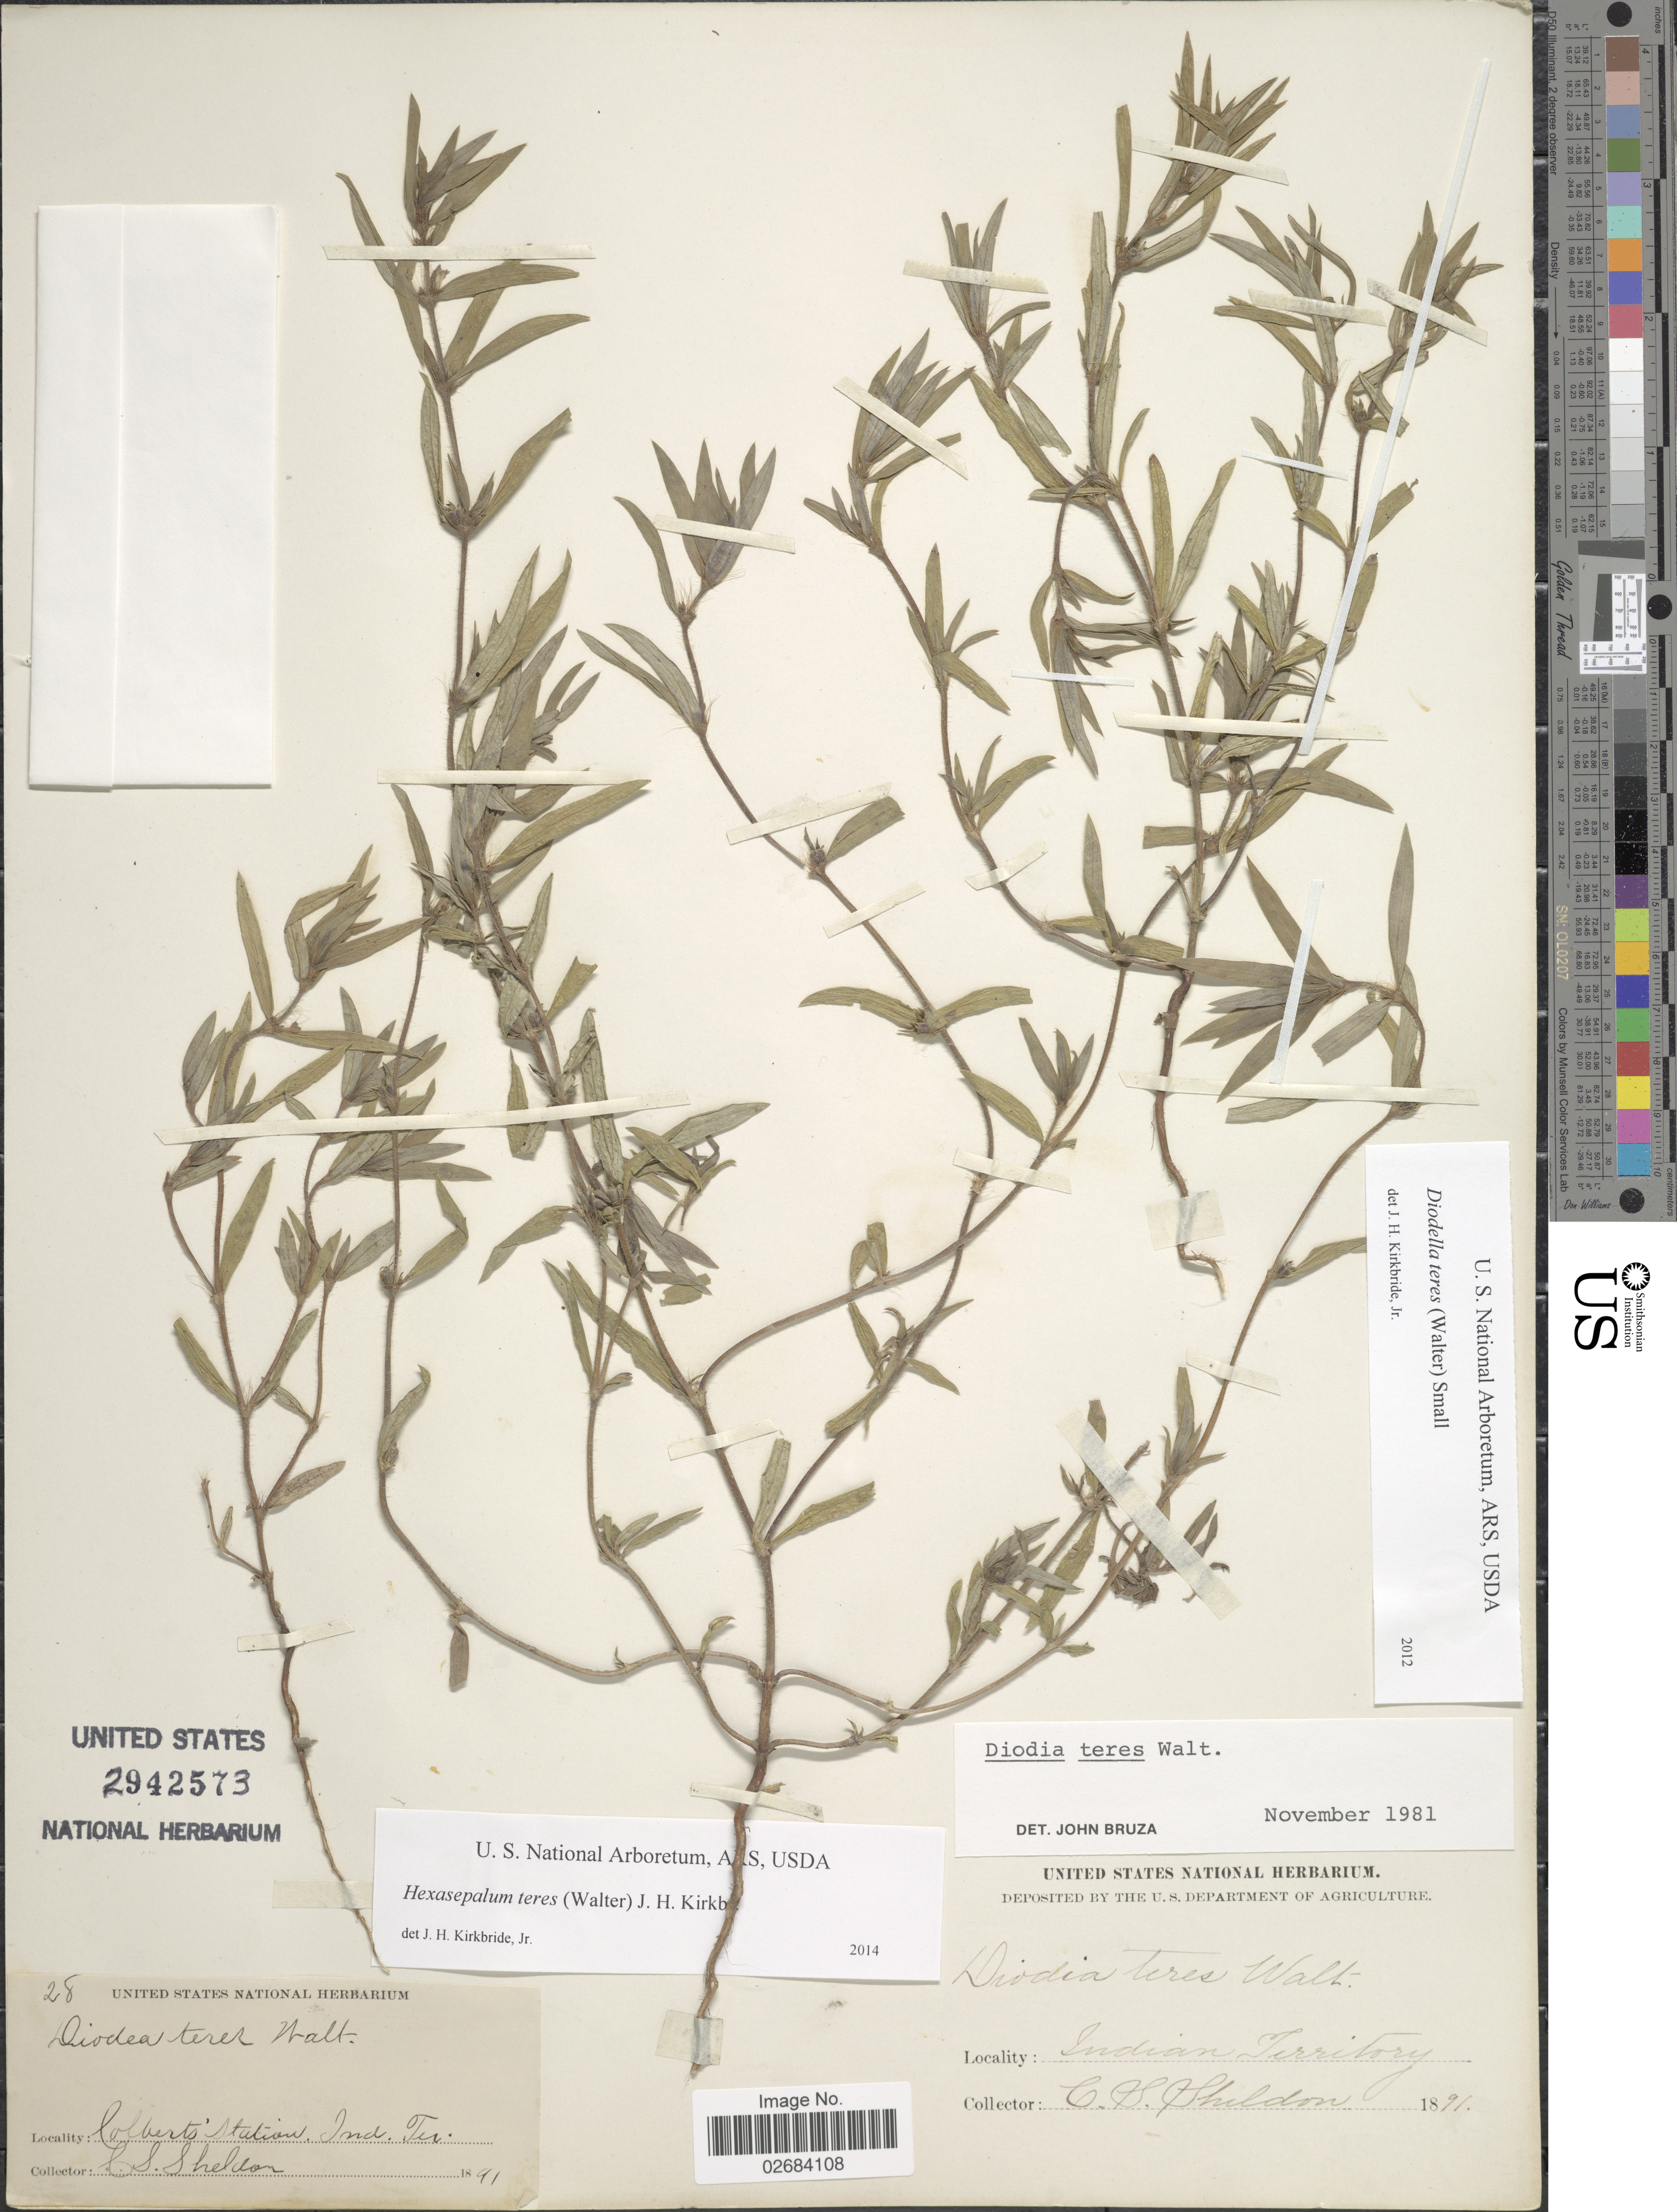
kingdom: Plantae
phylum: Tracheophyta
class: Magnoliopsida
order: Gentianales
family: Rubiaceae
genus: Diodia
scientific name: Diodia teres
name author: Walter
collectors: C. S. Sheldon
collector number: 28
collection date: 1891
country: United States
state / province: Oklahoma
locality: Indian Territory, Colbert's Station.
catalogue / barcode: US 2942573